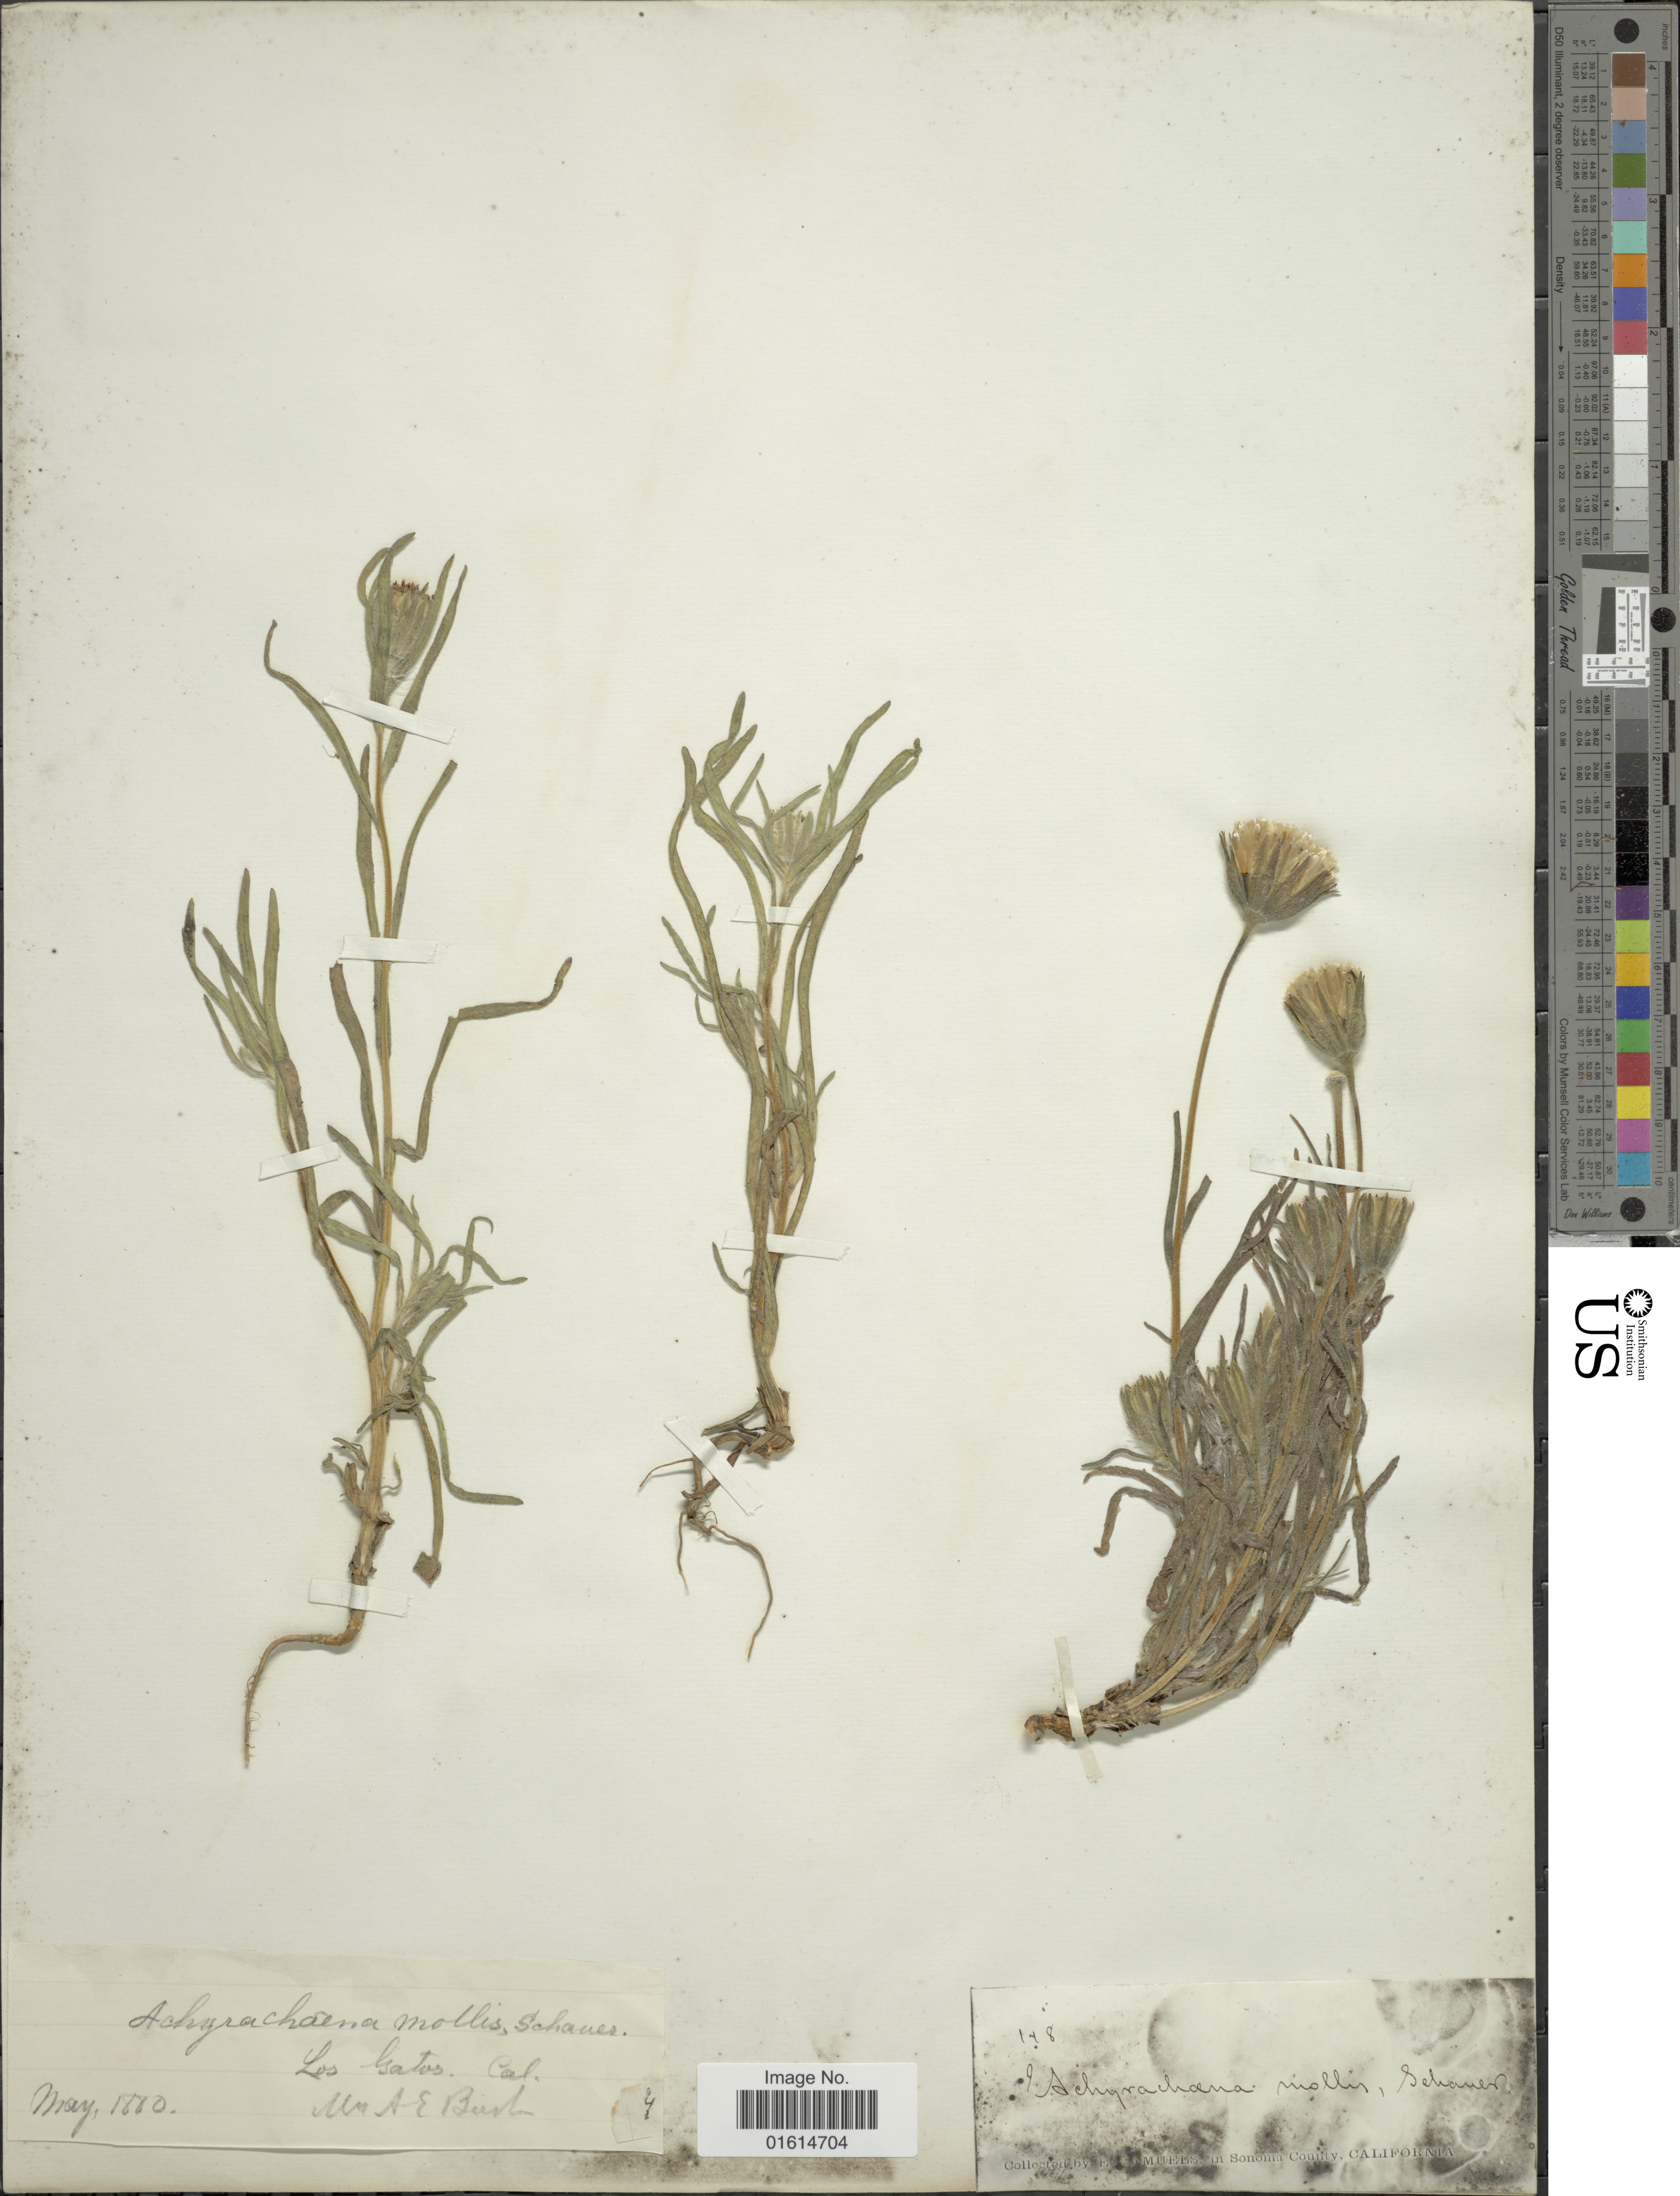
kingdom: Plantae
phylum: Tracheophyta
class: Magnoliopsida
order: Asterales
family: Asteraceae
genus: Achyrachaena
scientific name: Achyrachaena mollis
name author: Schauer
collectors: A. E. Bush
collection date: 1880-05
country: United States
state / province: California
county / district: Santa Clara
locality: Los Gatos, Cal.